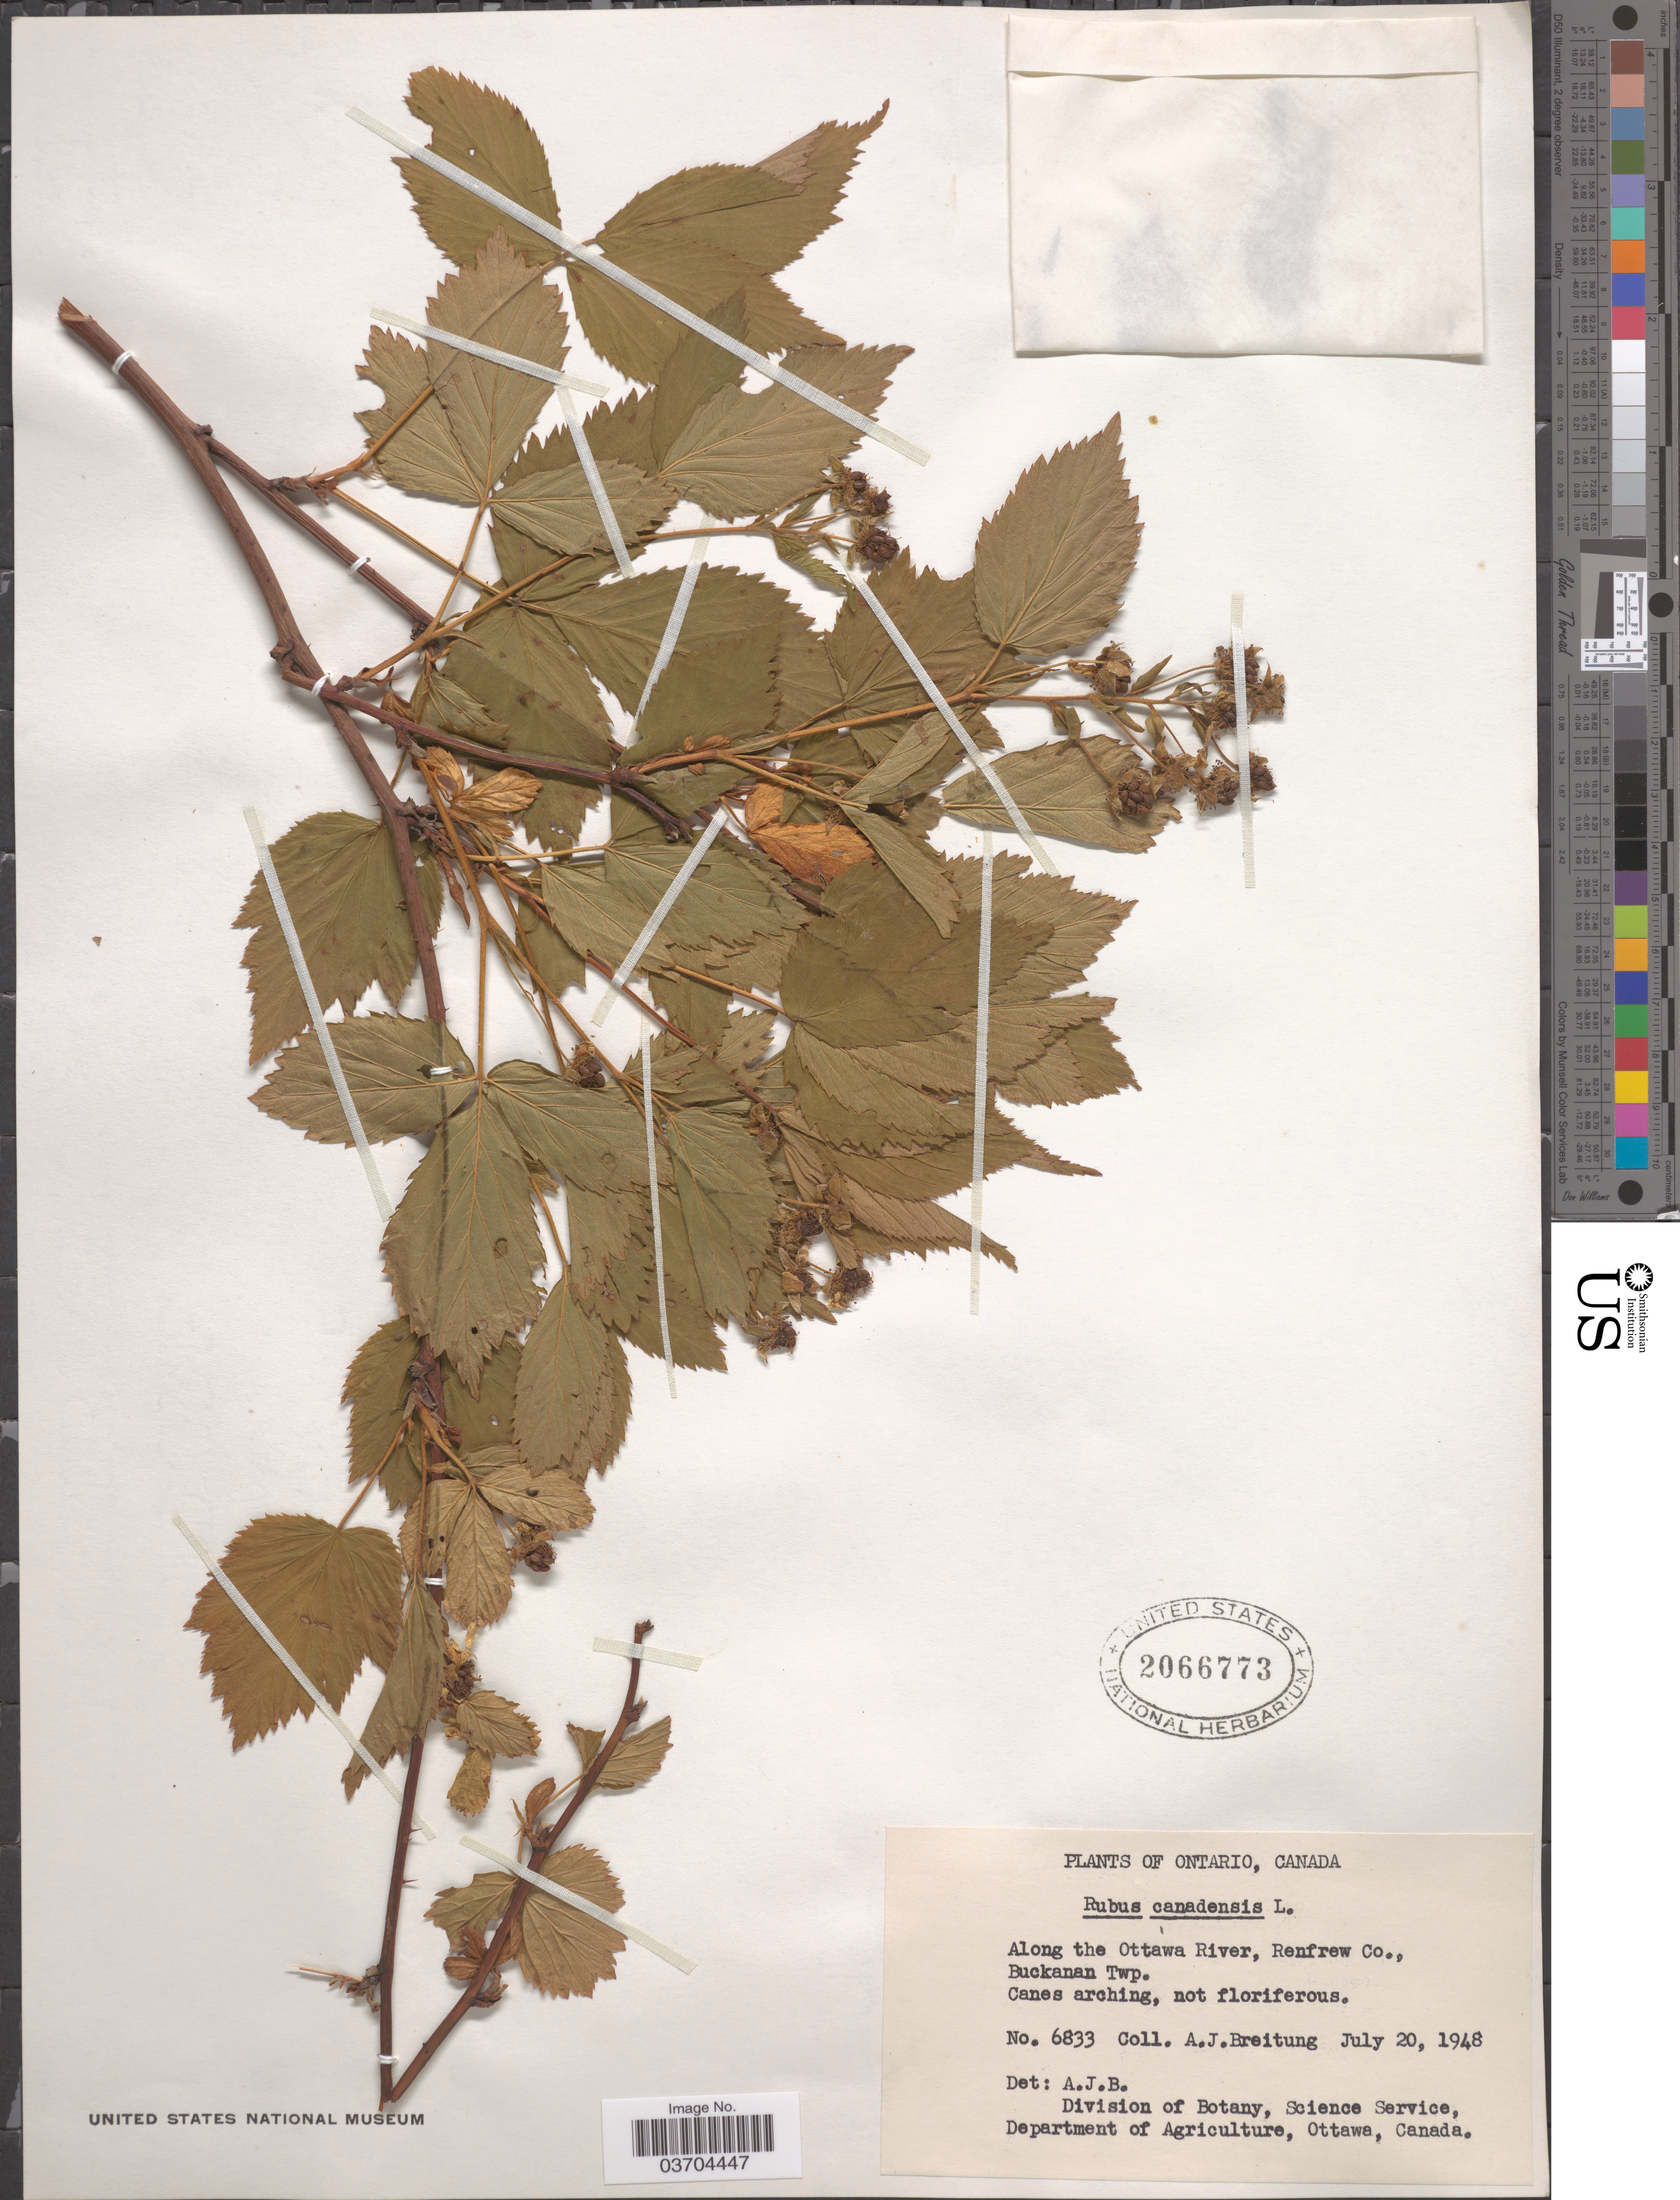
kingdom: Plantae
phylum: Tracheophyta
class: Magnoliopsida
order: Rosales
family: Rosaceae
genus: Rubus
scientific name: Rubus canadensis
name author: L.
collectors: A. Breitung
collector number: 6833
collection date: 1948-07-20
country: Canada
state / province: Ontario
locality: Along the Ottawa River, Renfrew Co., Buckanan Twp.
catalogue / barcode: US 2066773